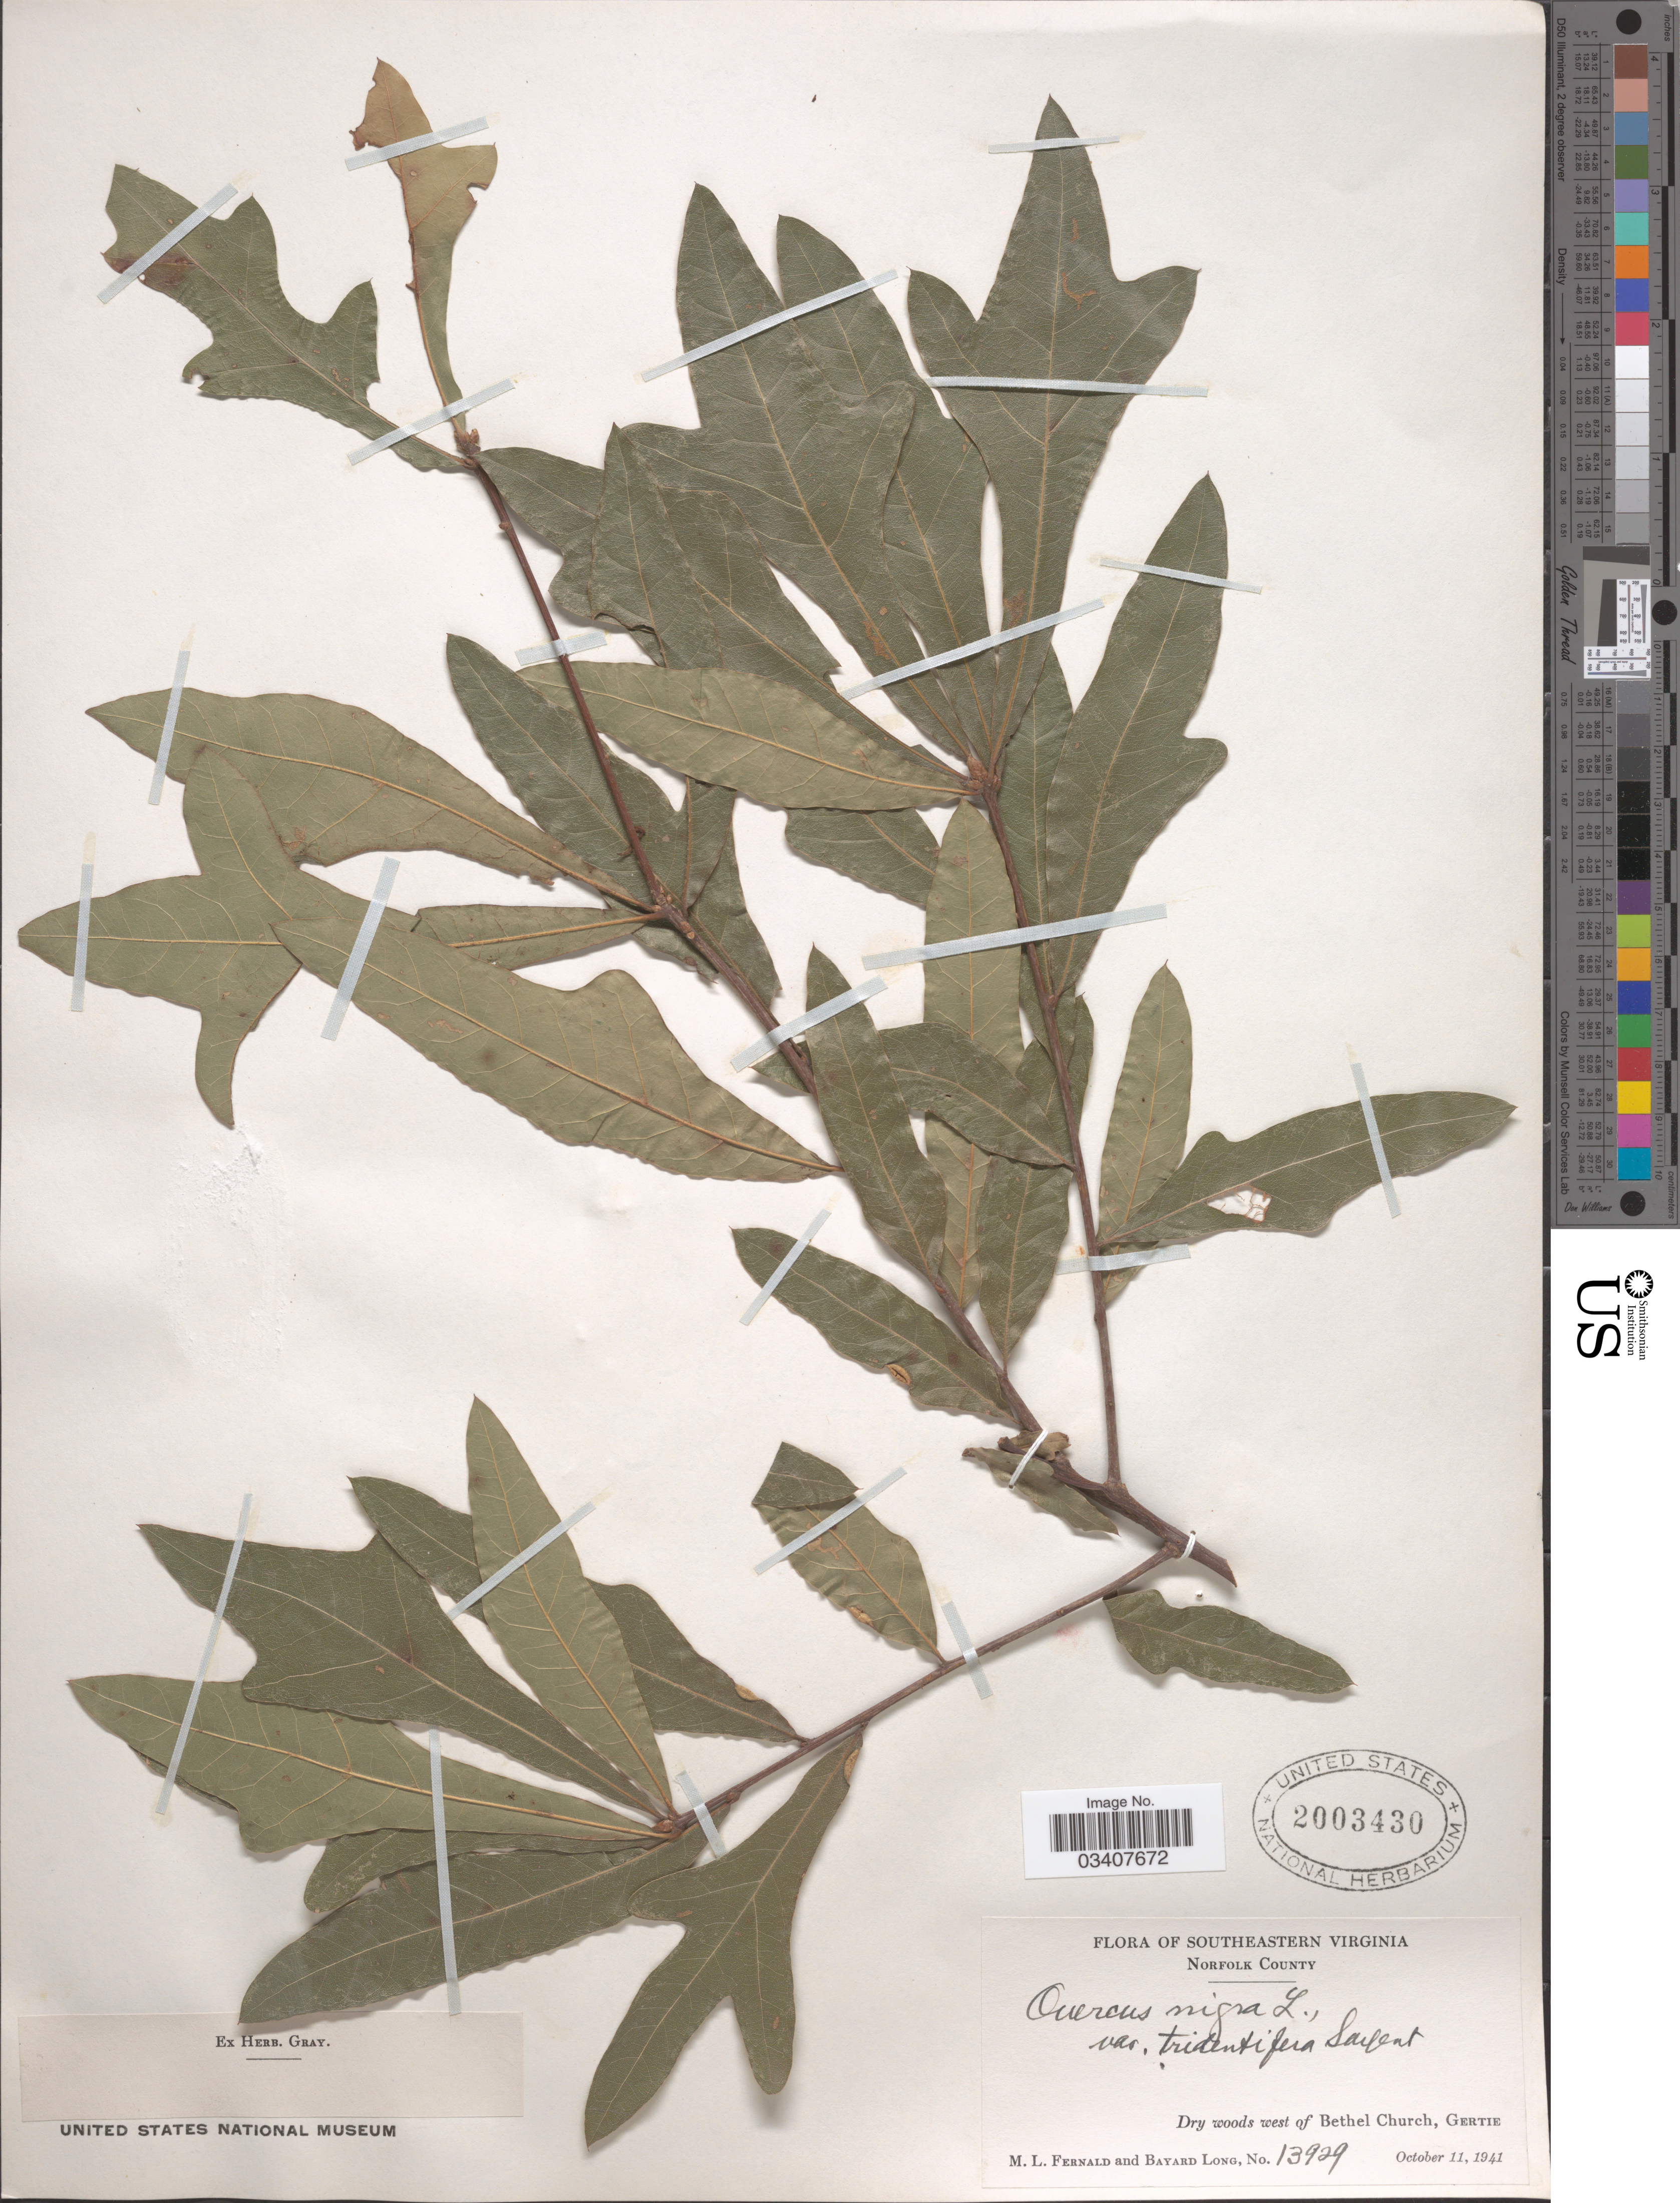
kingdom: Plantae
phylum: Tracheophyta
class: Magnoliopsida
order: Fagales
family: Fagaceae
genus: Quercus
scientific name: Quercus nigra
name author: L.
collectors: M. L. Fernald & B. Long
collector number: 13929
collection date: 1941-10-11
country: United States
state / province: Virginia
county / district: City of Norfolk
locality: Southeastern Virginia. Norfolk County. Dry woods west of Bethel Church, Gertie.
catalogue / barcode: US 2003430